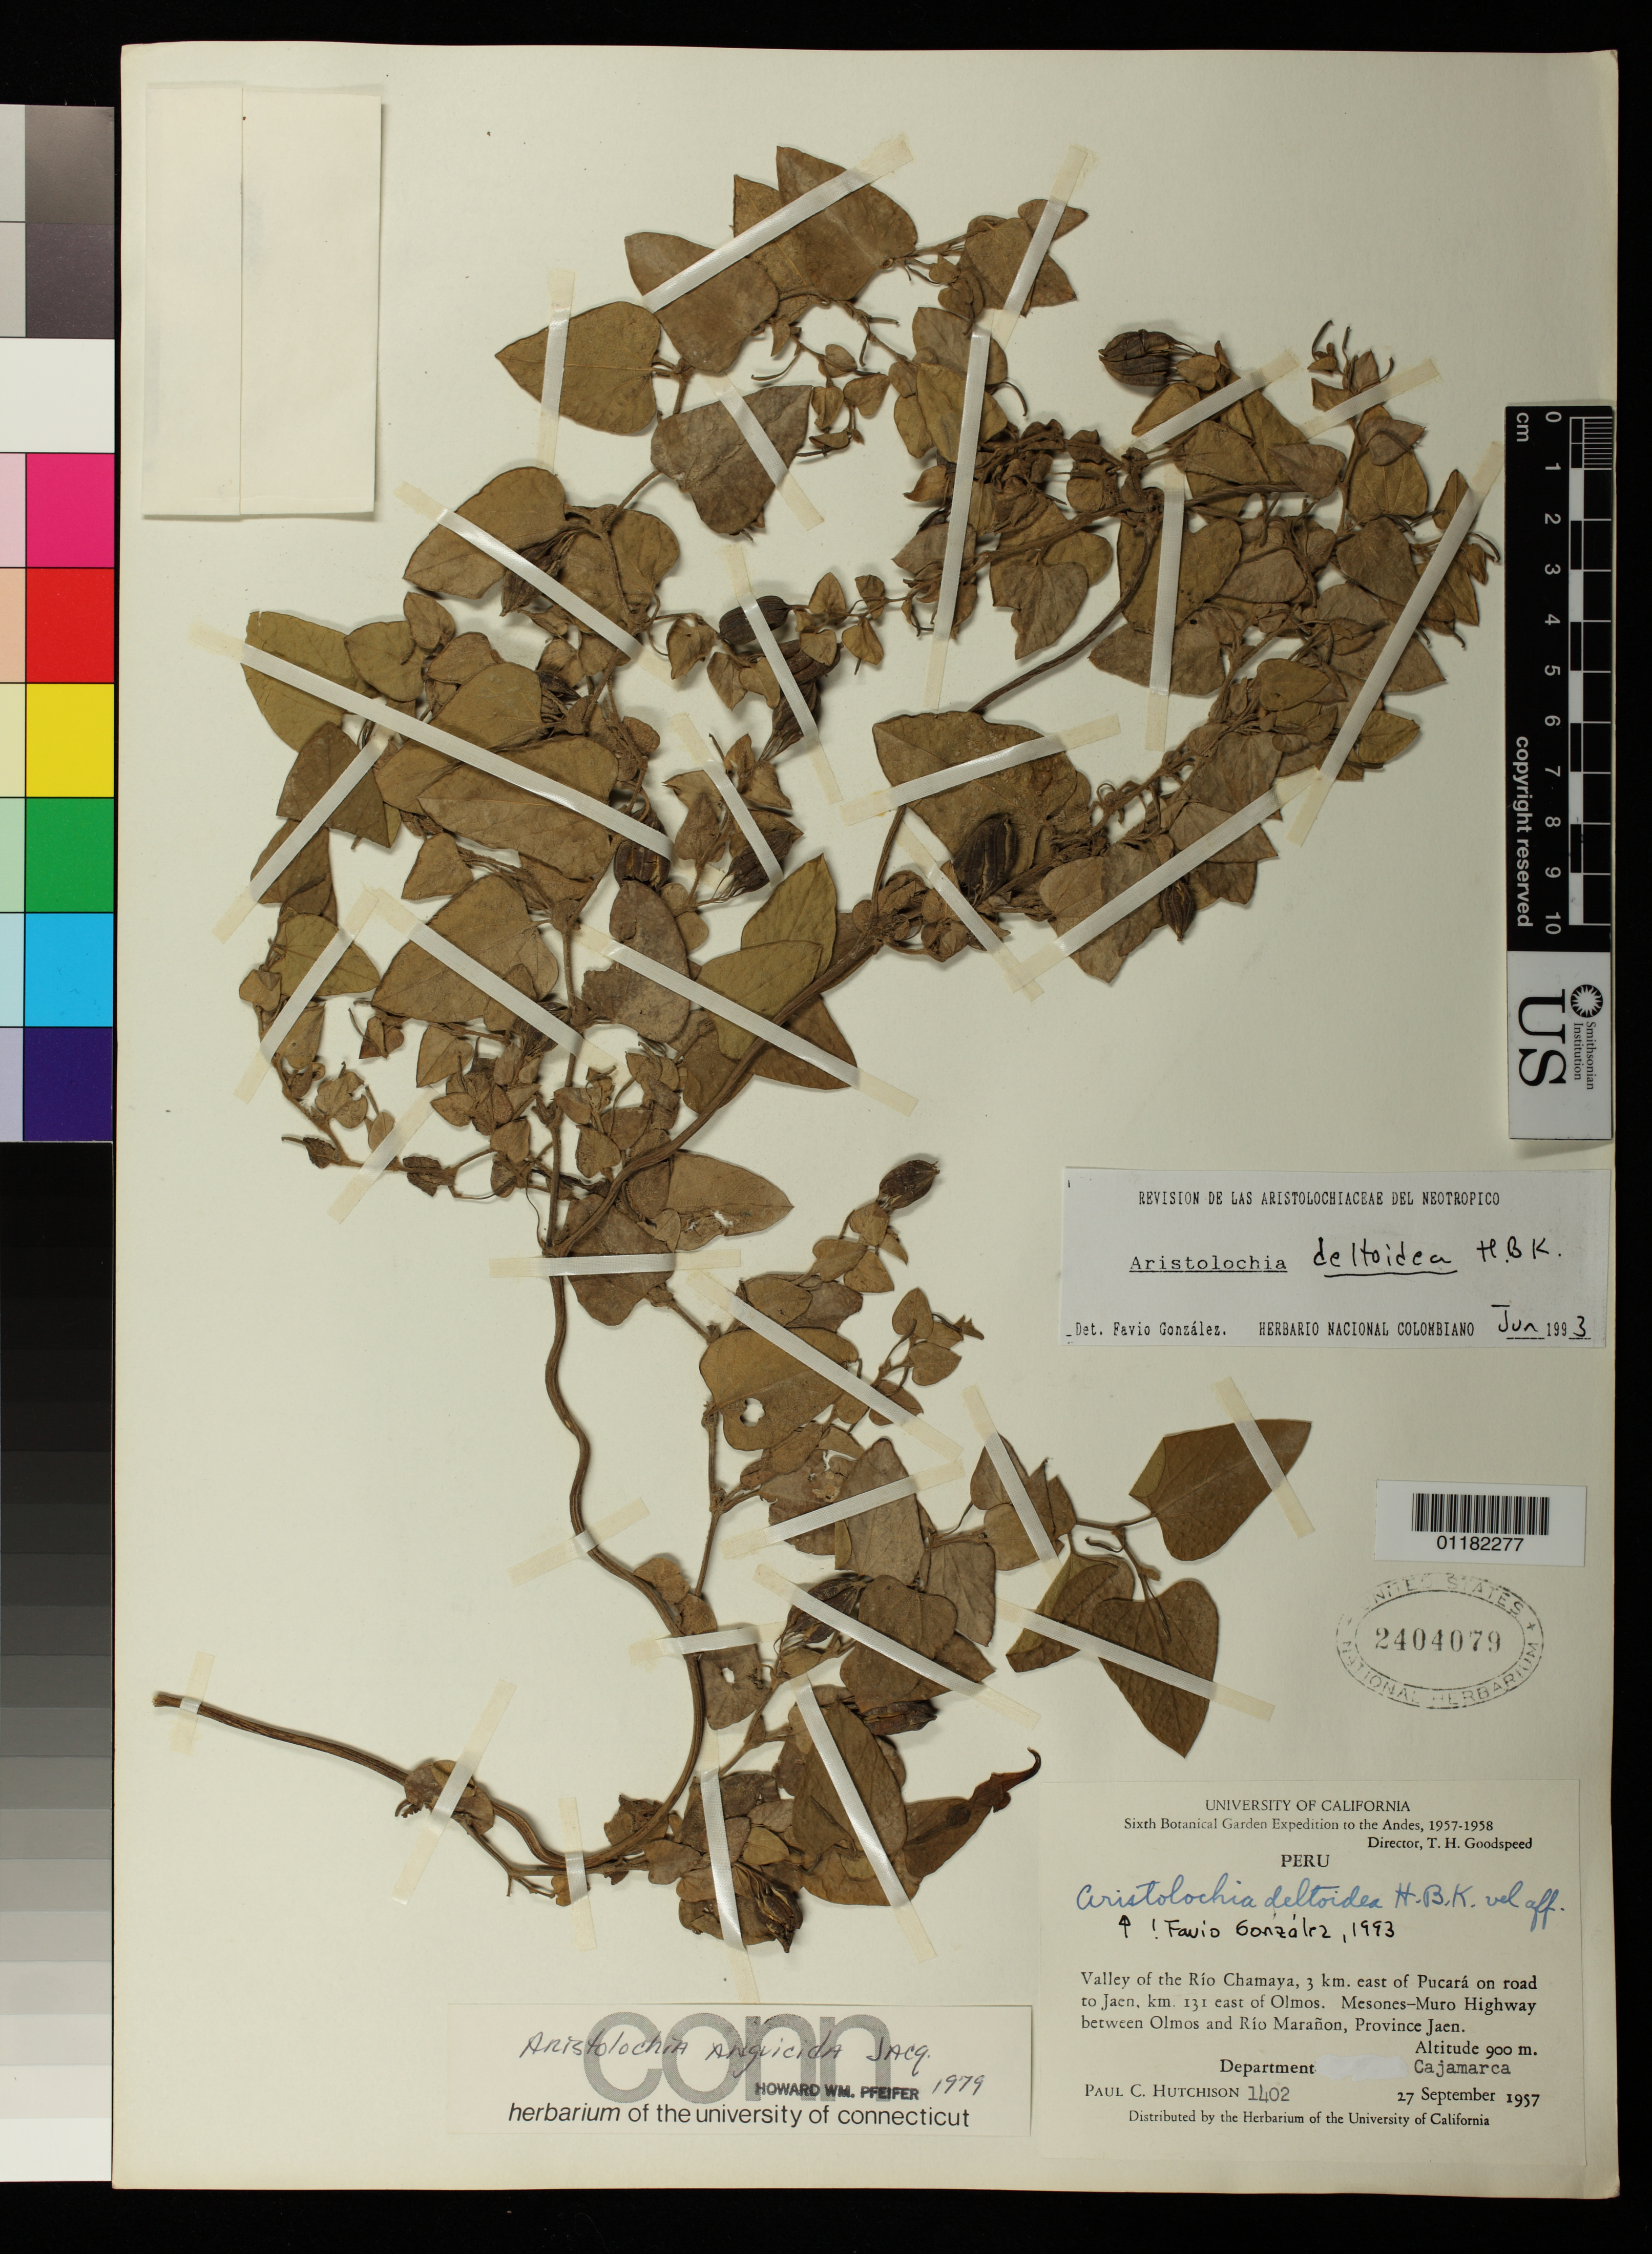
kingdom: Plantae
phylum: Tracheophyta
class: Magnoliopsida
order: Piperales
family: Aristolochiaceae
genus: Aristolochia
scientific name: Aristolochia deltoidea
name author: Kunth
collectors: P. C. Hutchison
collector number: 1402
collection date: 1957-09-17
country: Peru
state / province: Cajamarca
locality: Valley of the Rio Chamaya, 3 km. east of Pucara on road to Jaen, km. 131 east of Olmos. Mesones-Muro Highway between Olmos and Rio Maranon, Province Jaen.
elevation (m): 900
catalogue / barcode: US 2404079